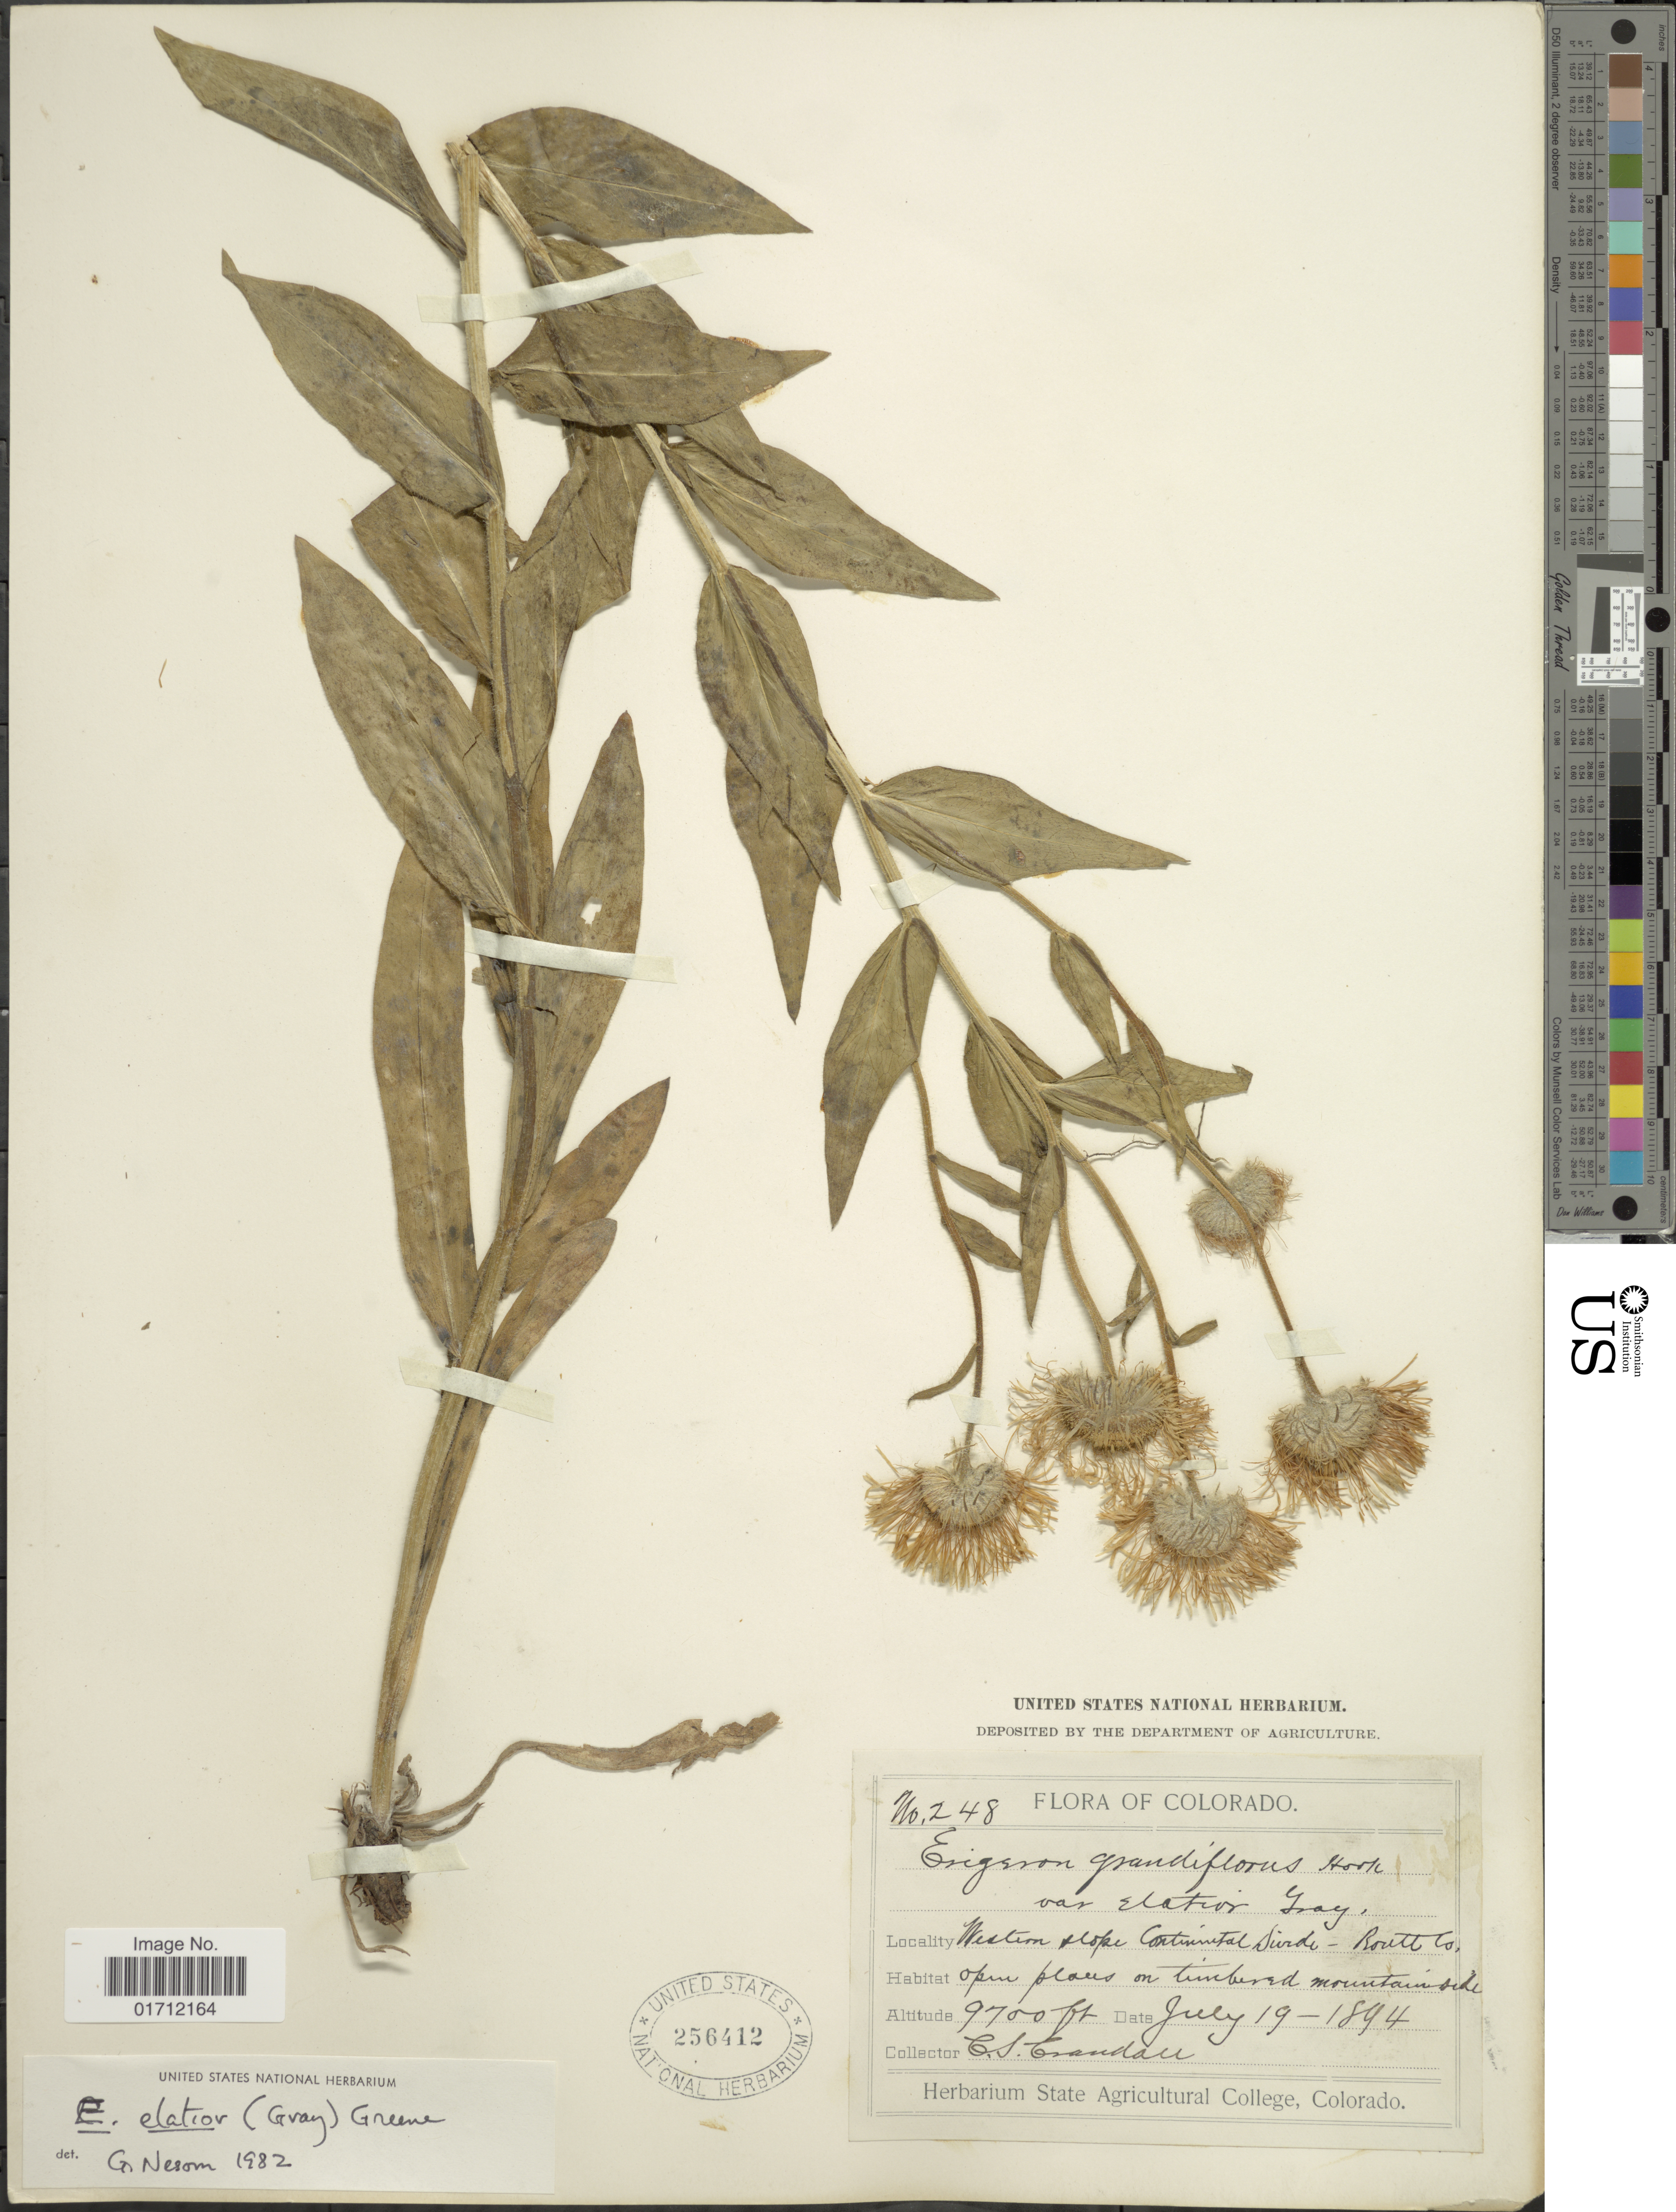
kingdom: Plantae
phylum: Tracheophyta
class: Magnoliopsida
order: Asterales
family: Asteraceae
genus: Erigeron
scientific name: Erigeron elatior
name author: (A. Gray) Greene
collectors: C. Crandall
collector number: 248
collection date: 1894-07-19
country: United States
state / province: Colorado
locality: Western slope Continental Divide, Routt Co.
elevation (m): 2957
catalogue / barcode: US 256412